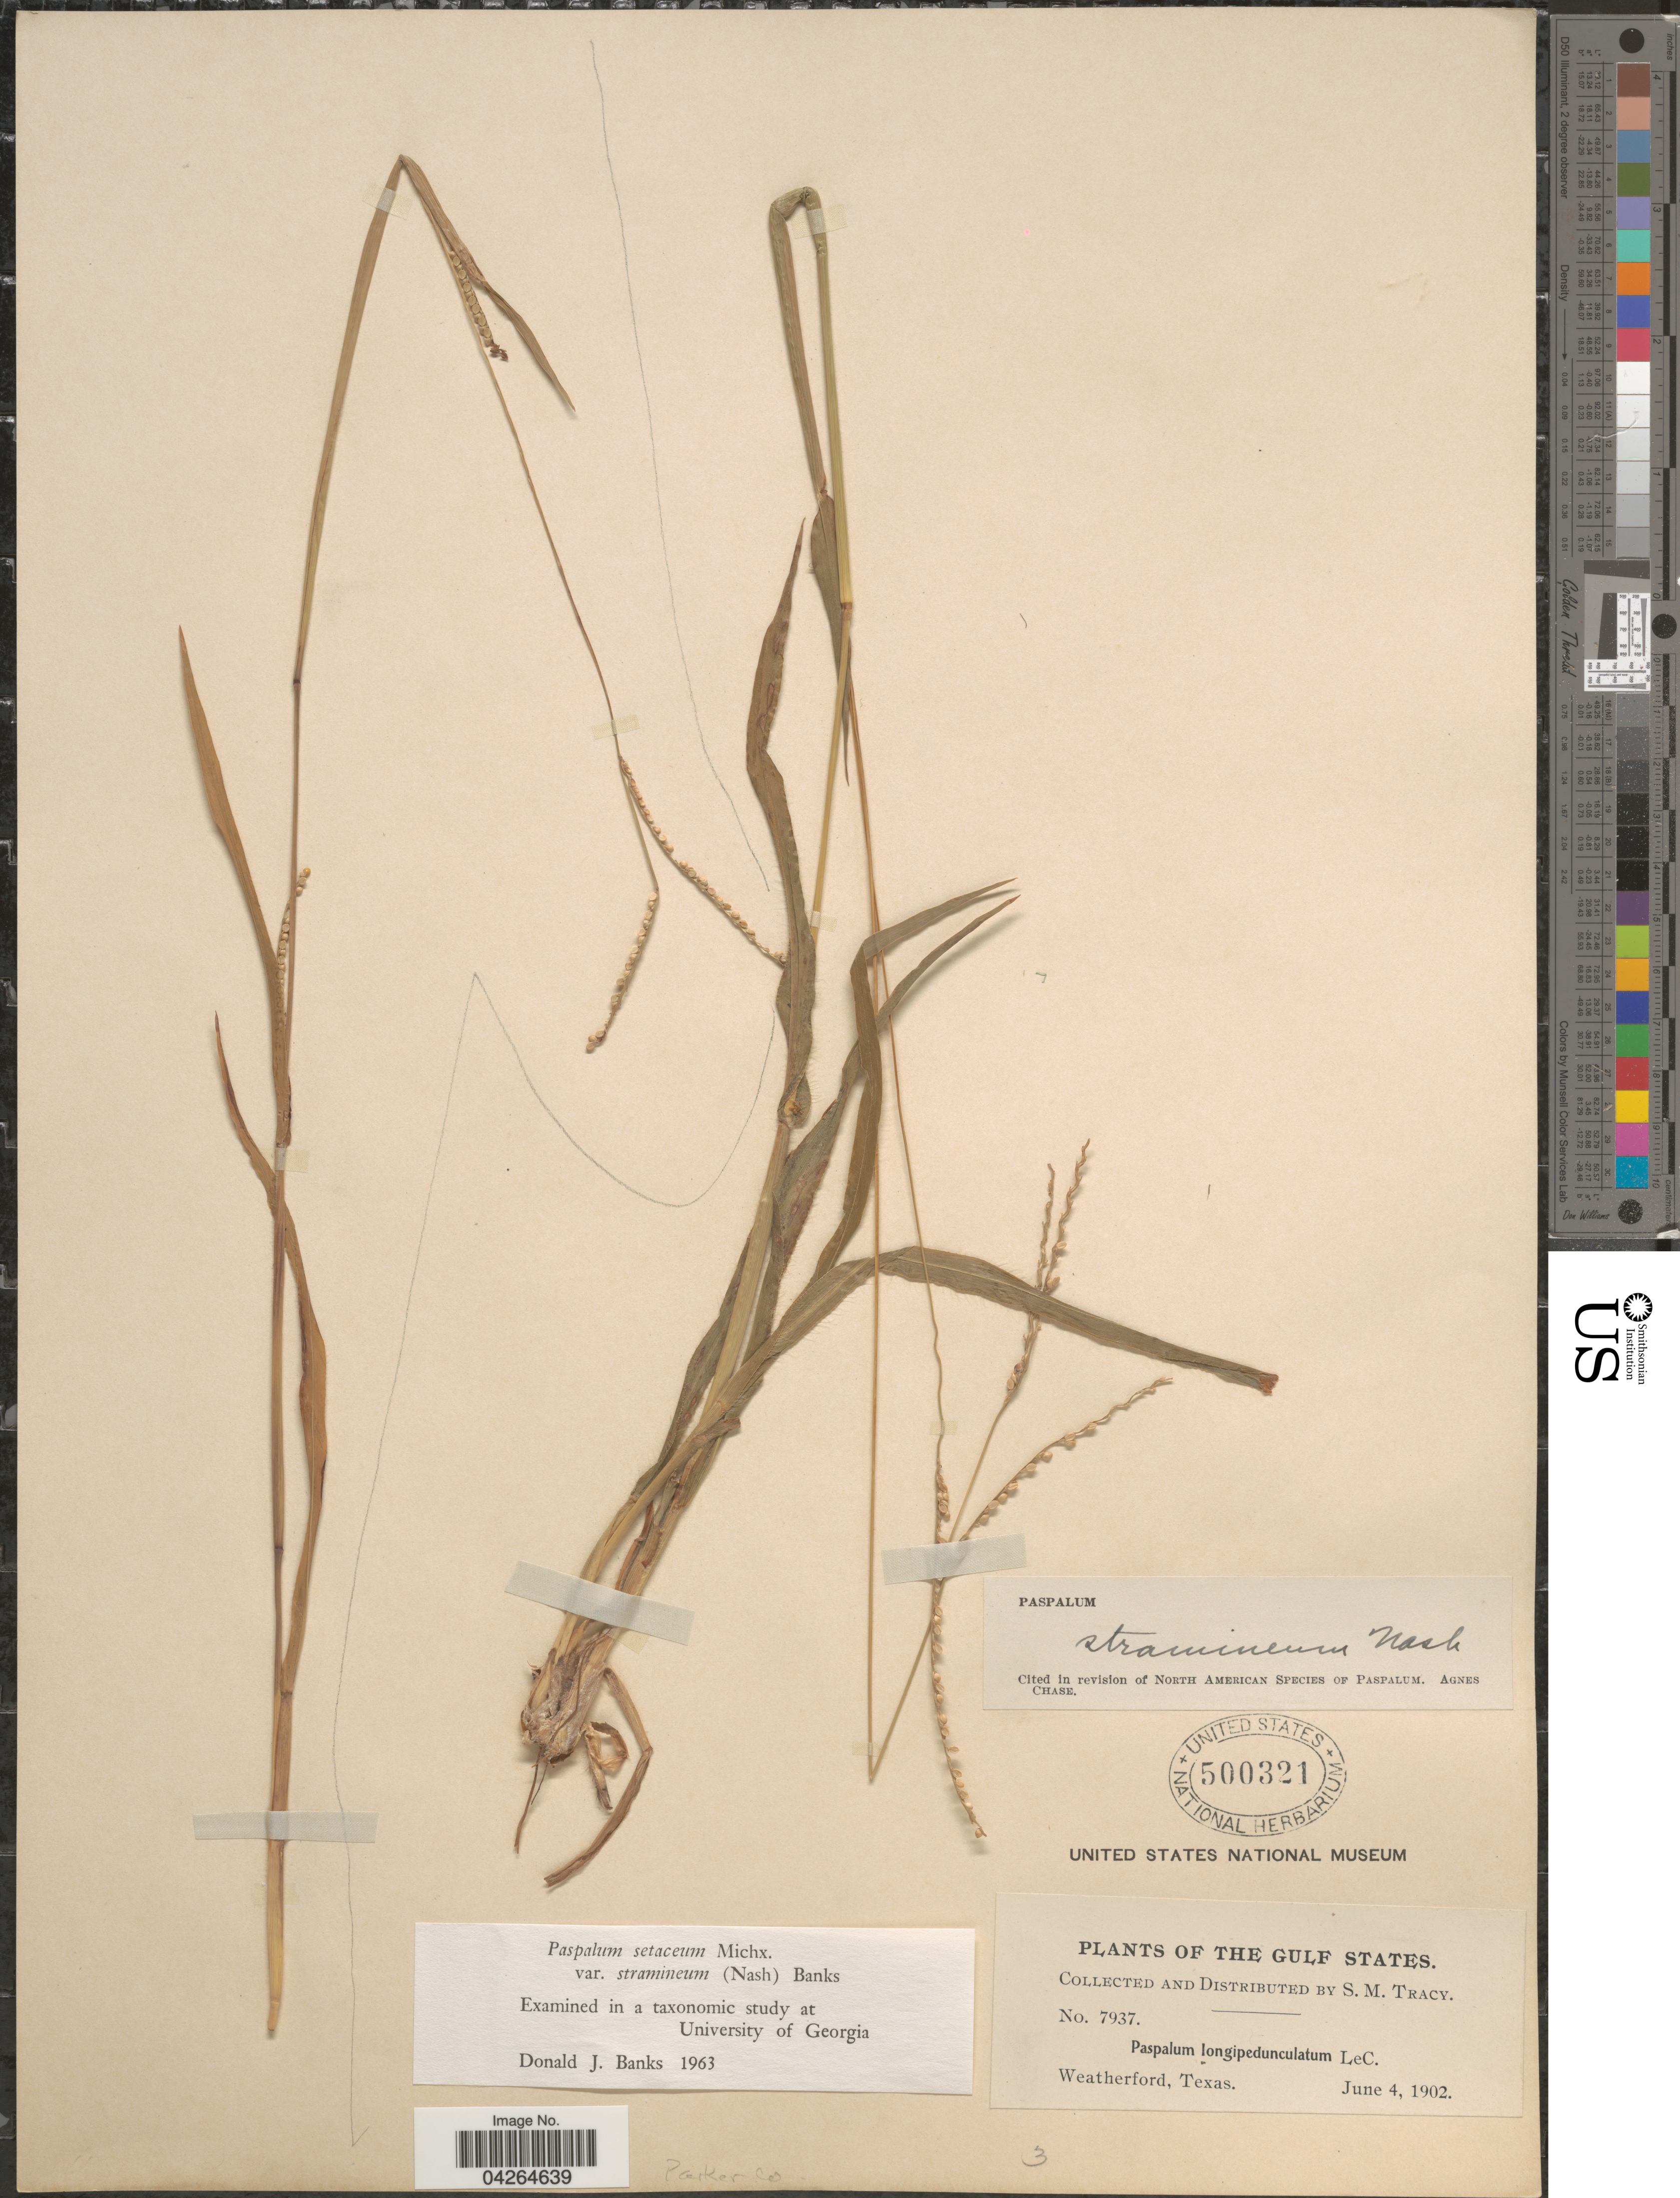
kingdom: Plantae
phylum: Tracheophyta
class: Liliopsida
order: Poales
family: Poaceae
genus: Paspalum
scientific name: Paspalum setaceum var. stramineum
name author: (Nash) D.J. Banks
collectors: S. M. Tracy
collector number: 7937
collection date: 1902-06-04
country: United States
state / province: Texas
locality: The Gulf States. Weatherford. Parker Co.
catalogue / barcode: US 500321